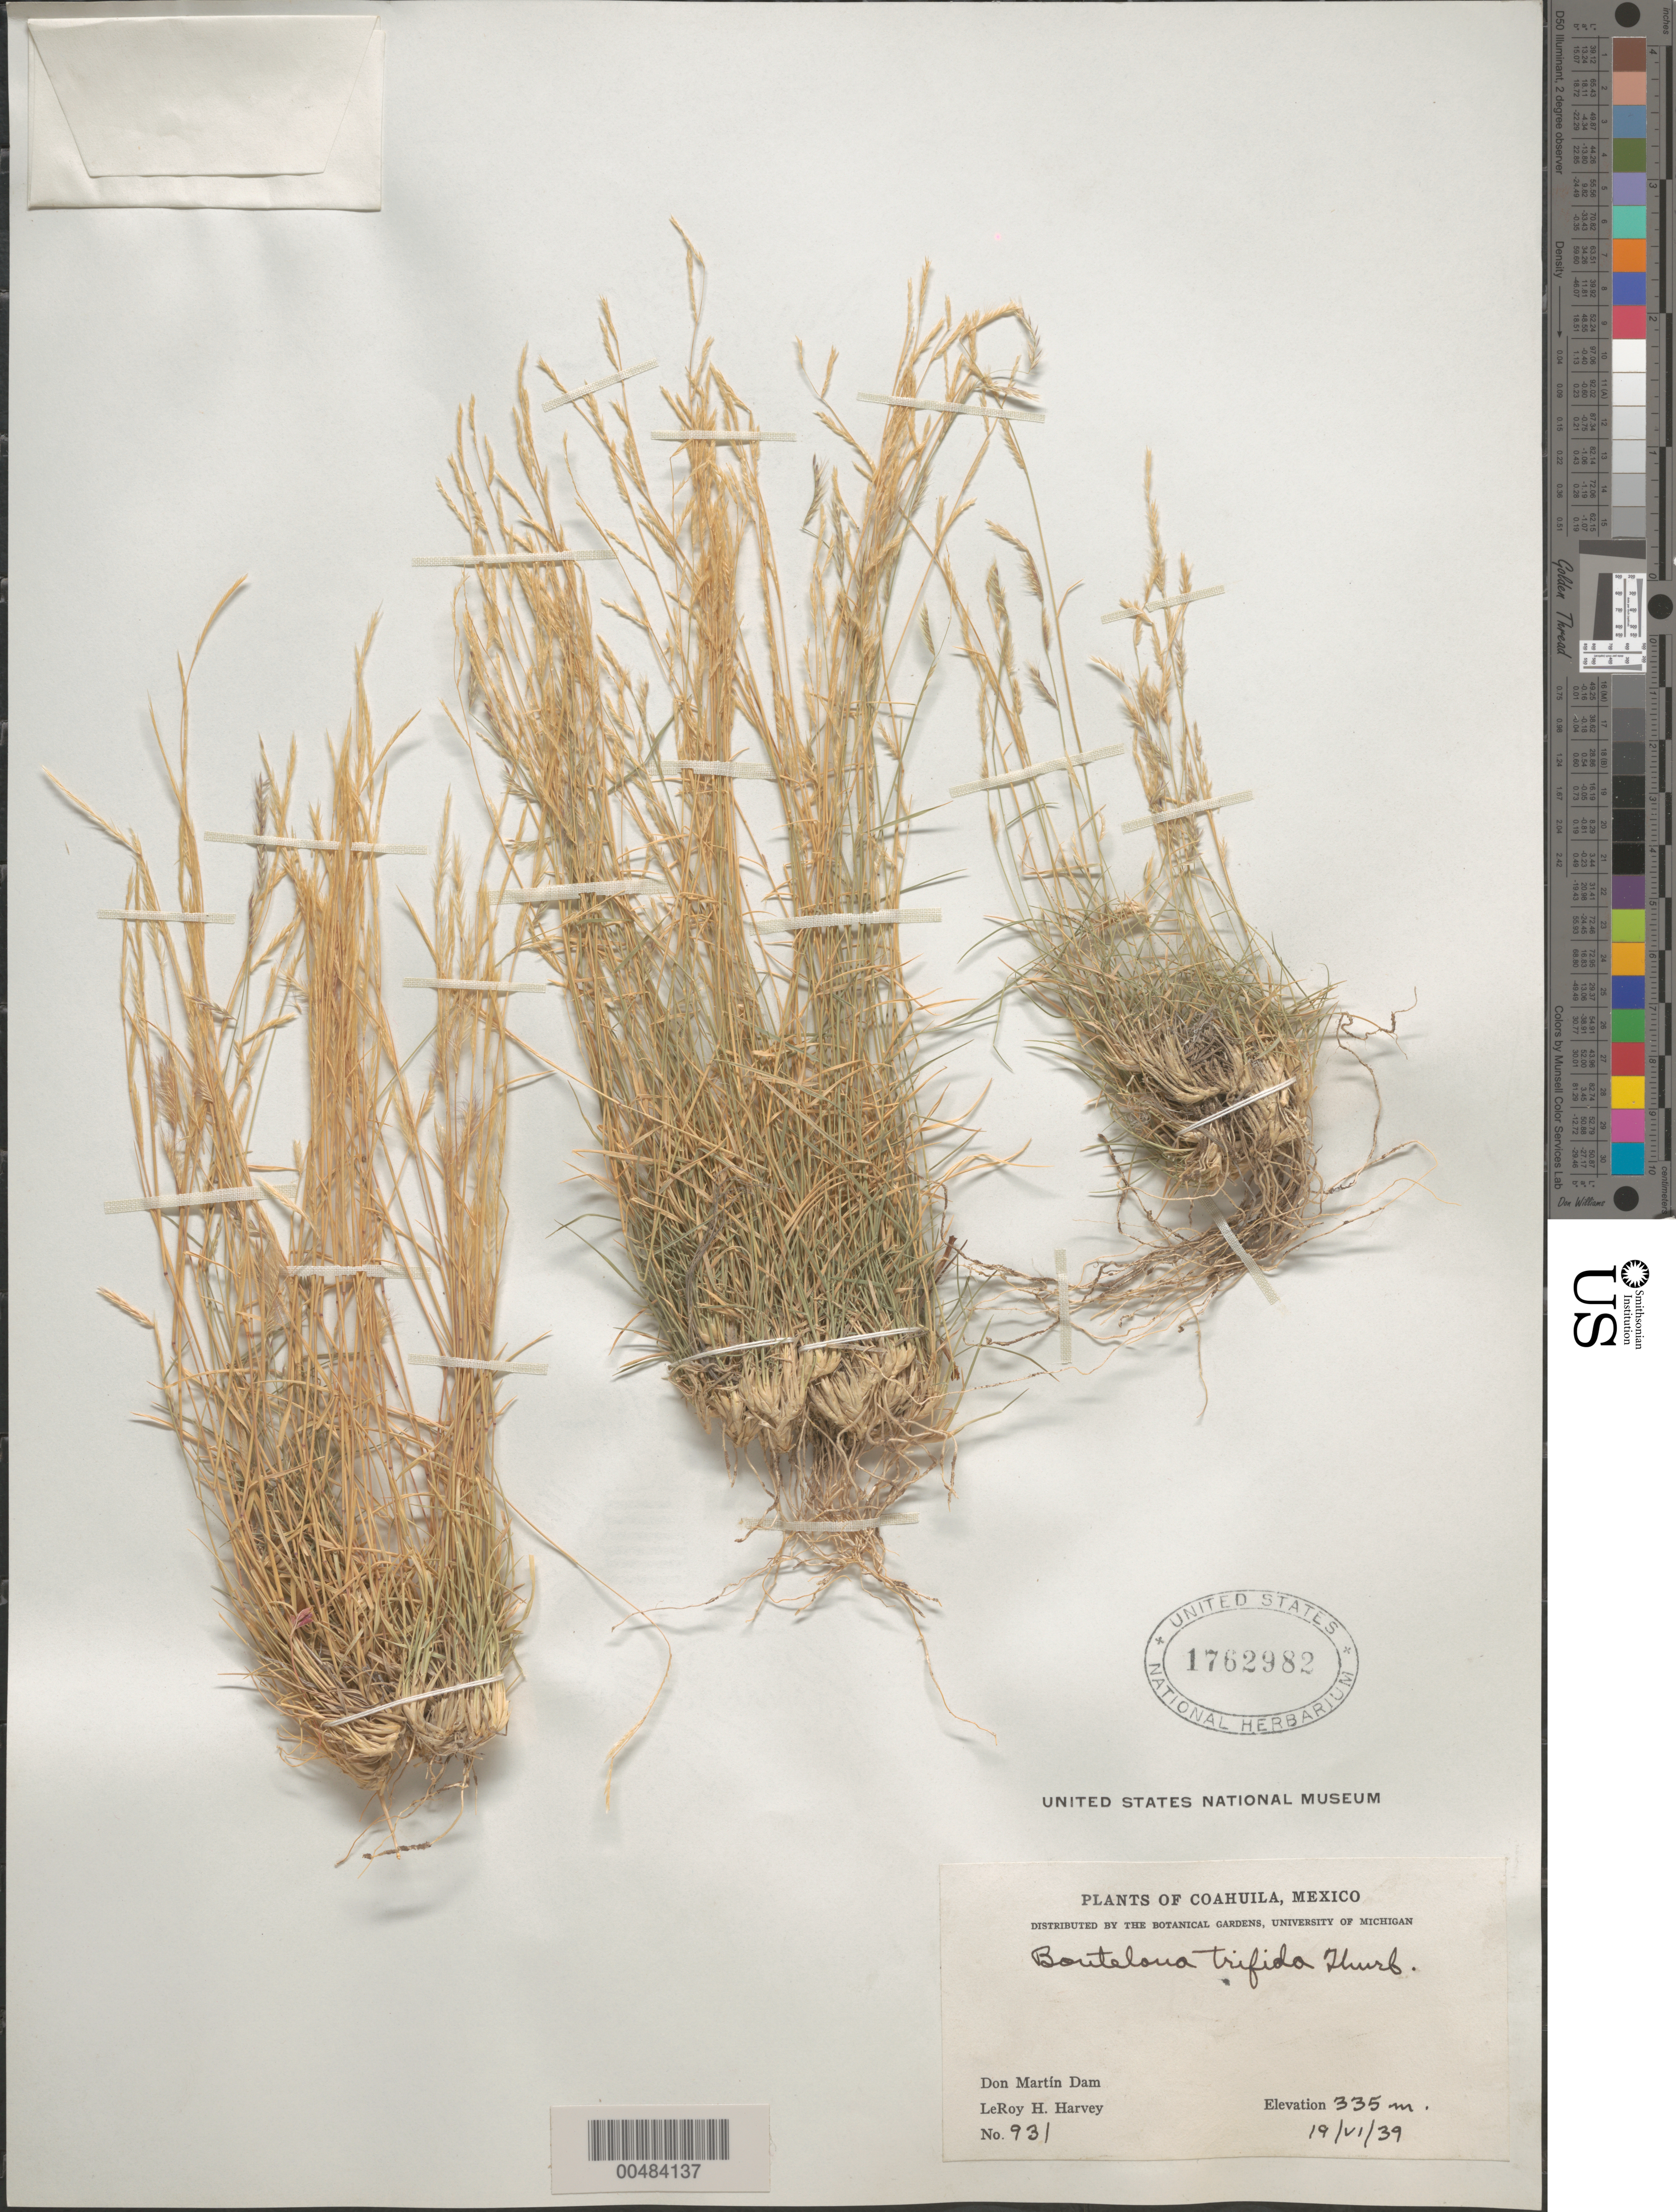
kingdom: Plantae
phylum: Tracheophyta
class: Liliopsida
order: Poales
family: Poaceae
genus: Bouteloua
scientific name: Bouteloua trifida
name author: Thurb.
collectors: L. H. Harvey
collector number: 931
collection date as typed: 19 Jun 1939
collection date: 1939-06-19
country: Mexico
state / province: Coahuila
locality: Don Martín Dam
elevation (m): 335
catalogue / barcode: US 1762982